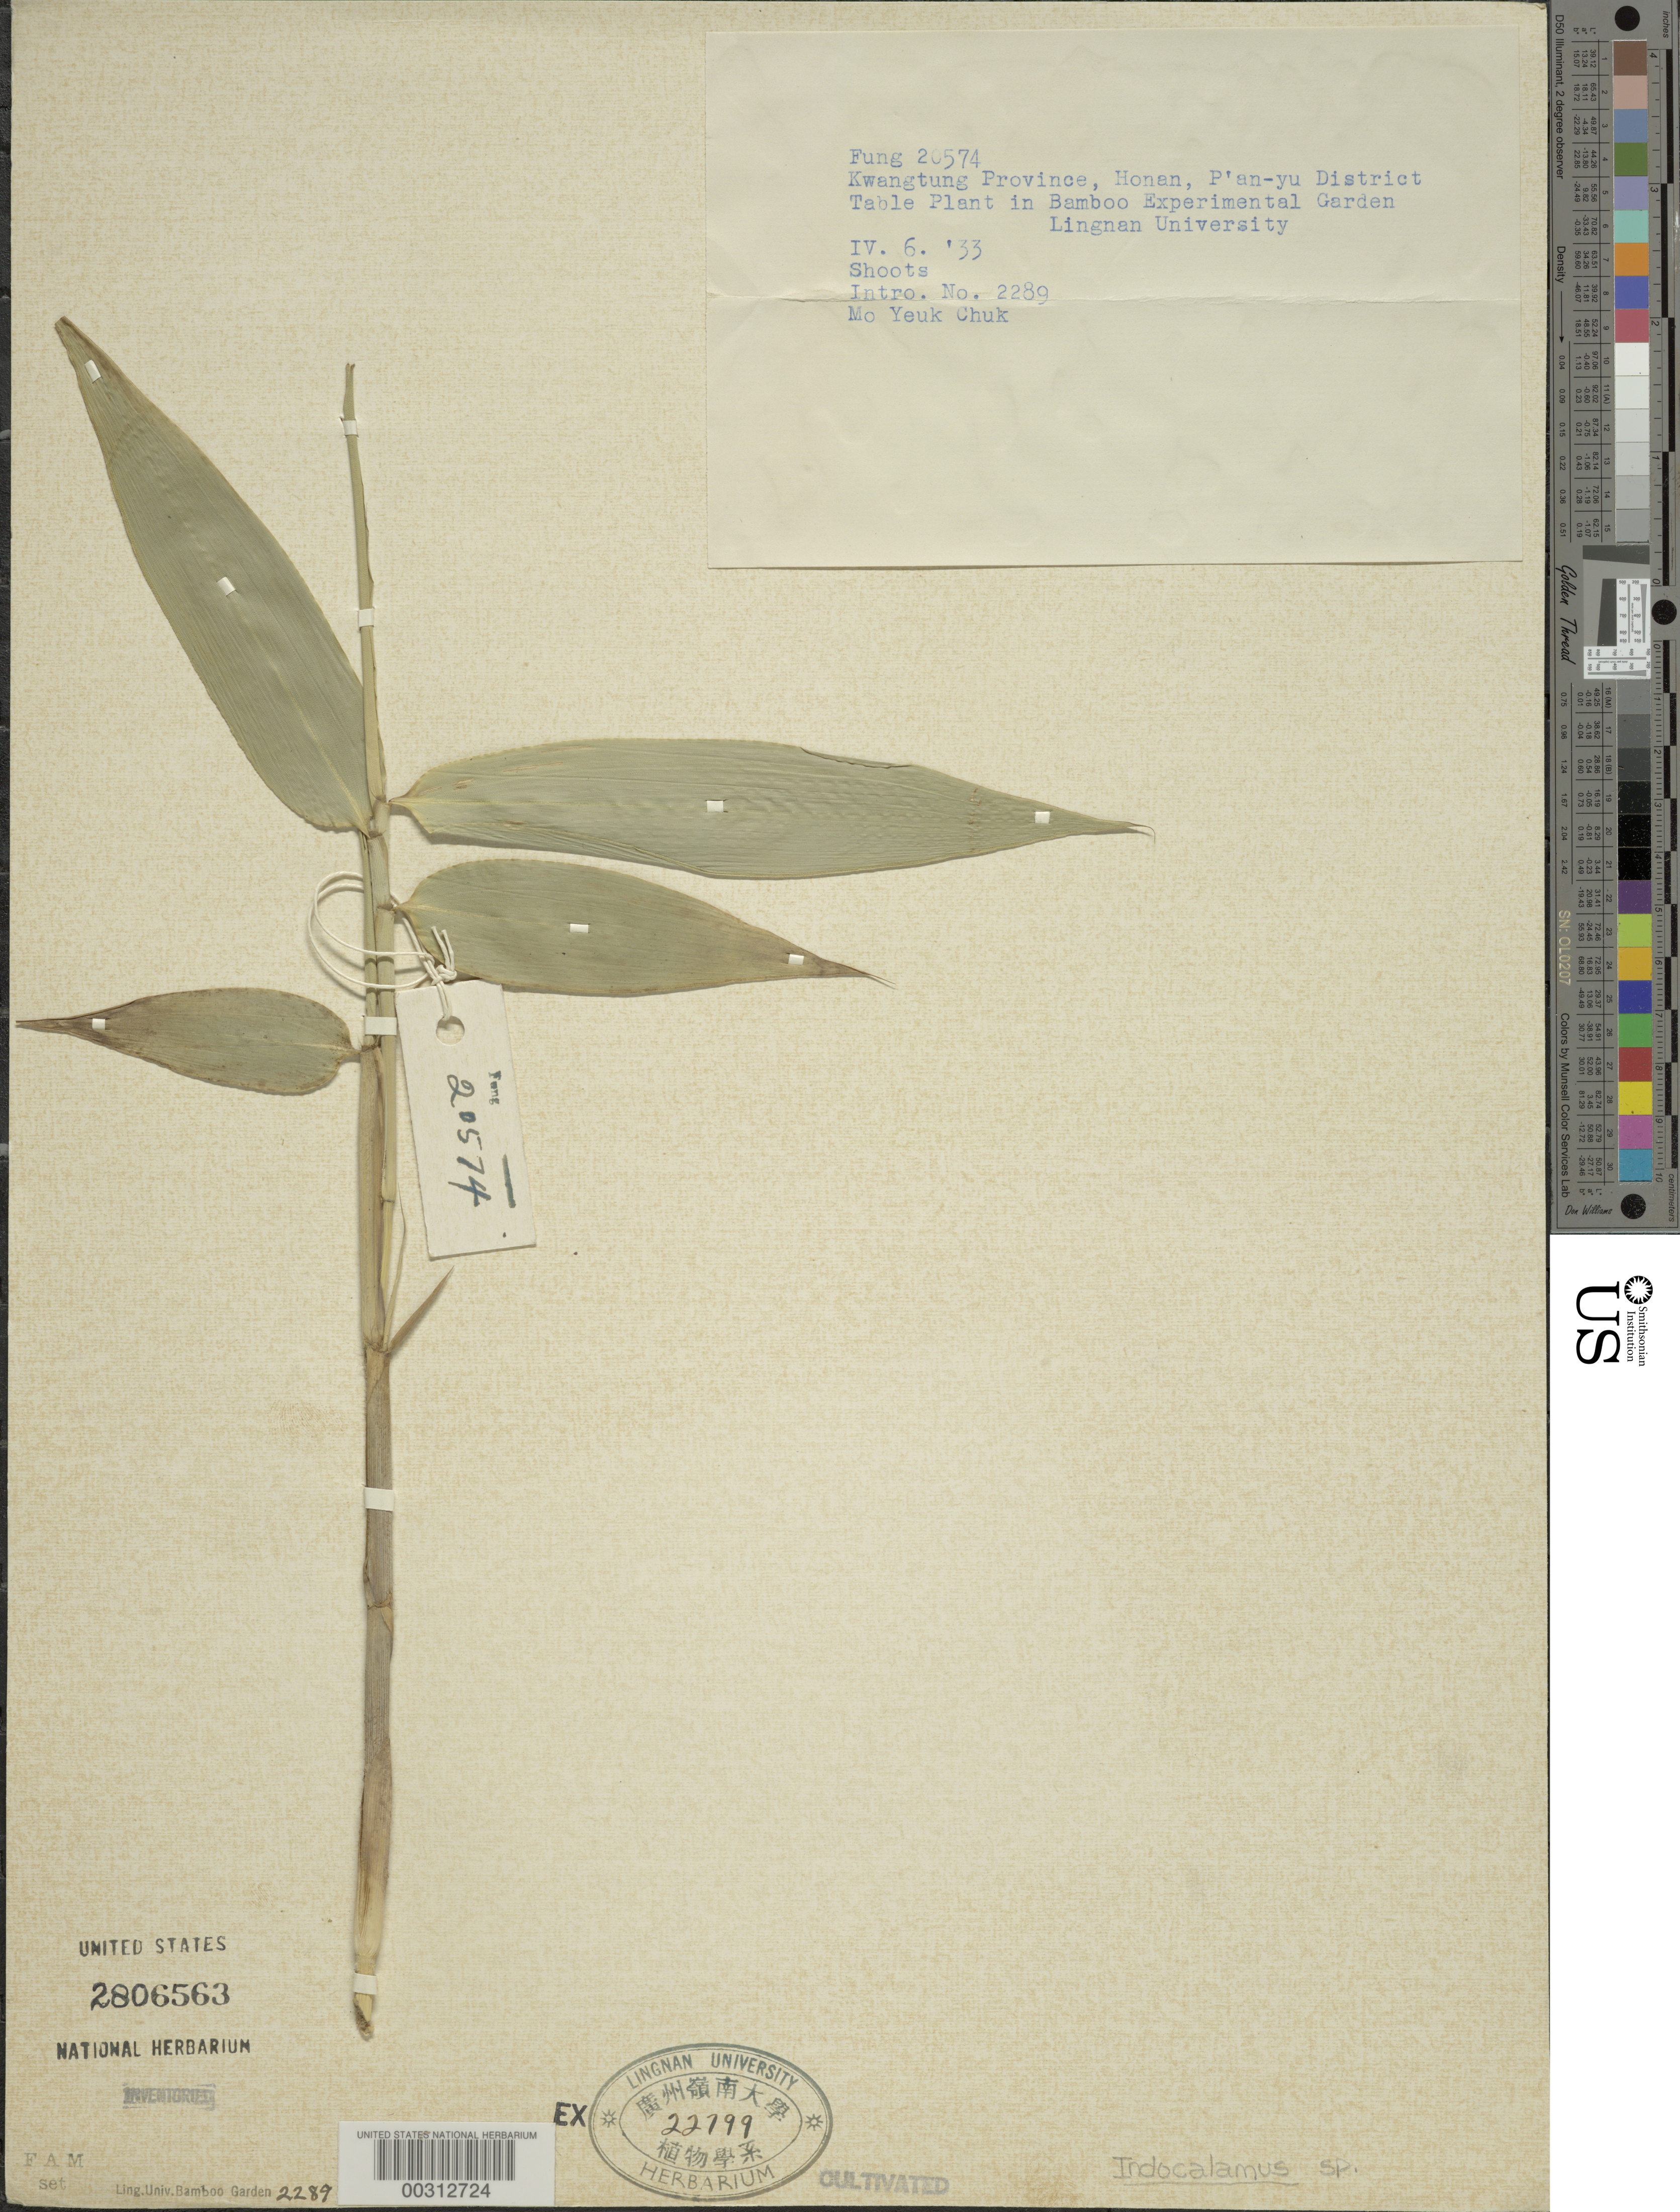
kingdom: Plantae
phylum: Tracheophyta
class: Liliopsida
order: Poales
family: Poaceae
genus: Indocalamus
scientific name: Indocalamus sp.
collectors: H. L. Fung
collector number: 20574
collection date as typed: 06 Apr 1933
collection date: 1933-04-06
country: China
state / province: Guangdong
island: Honam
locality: Lingnan univ. bg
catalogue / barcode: US 2806563